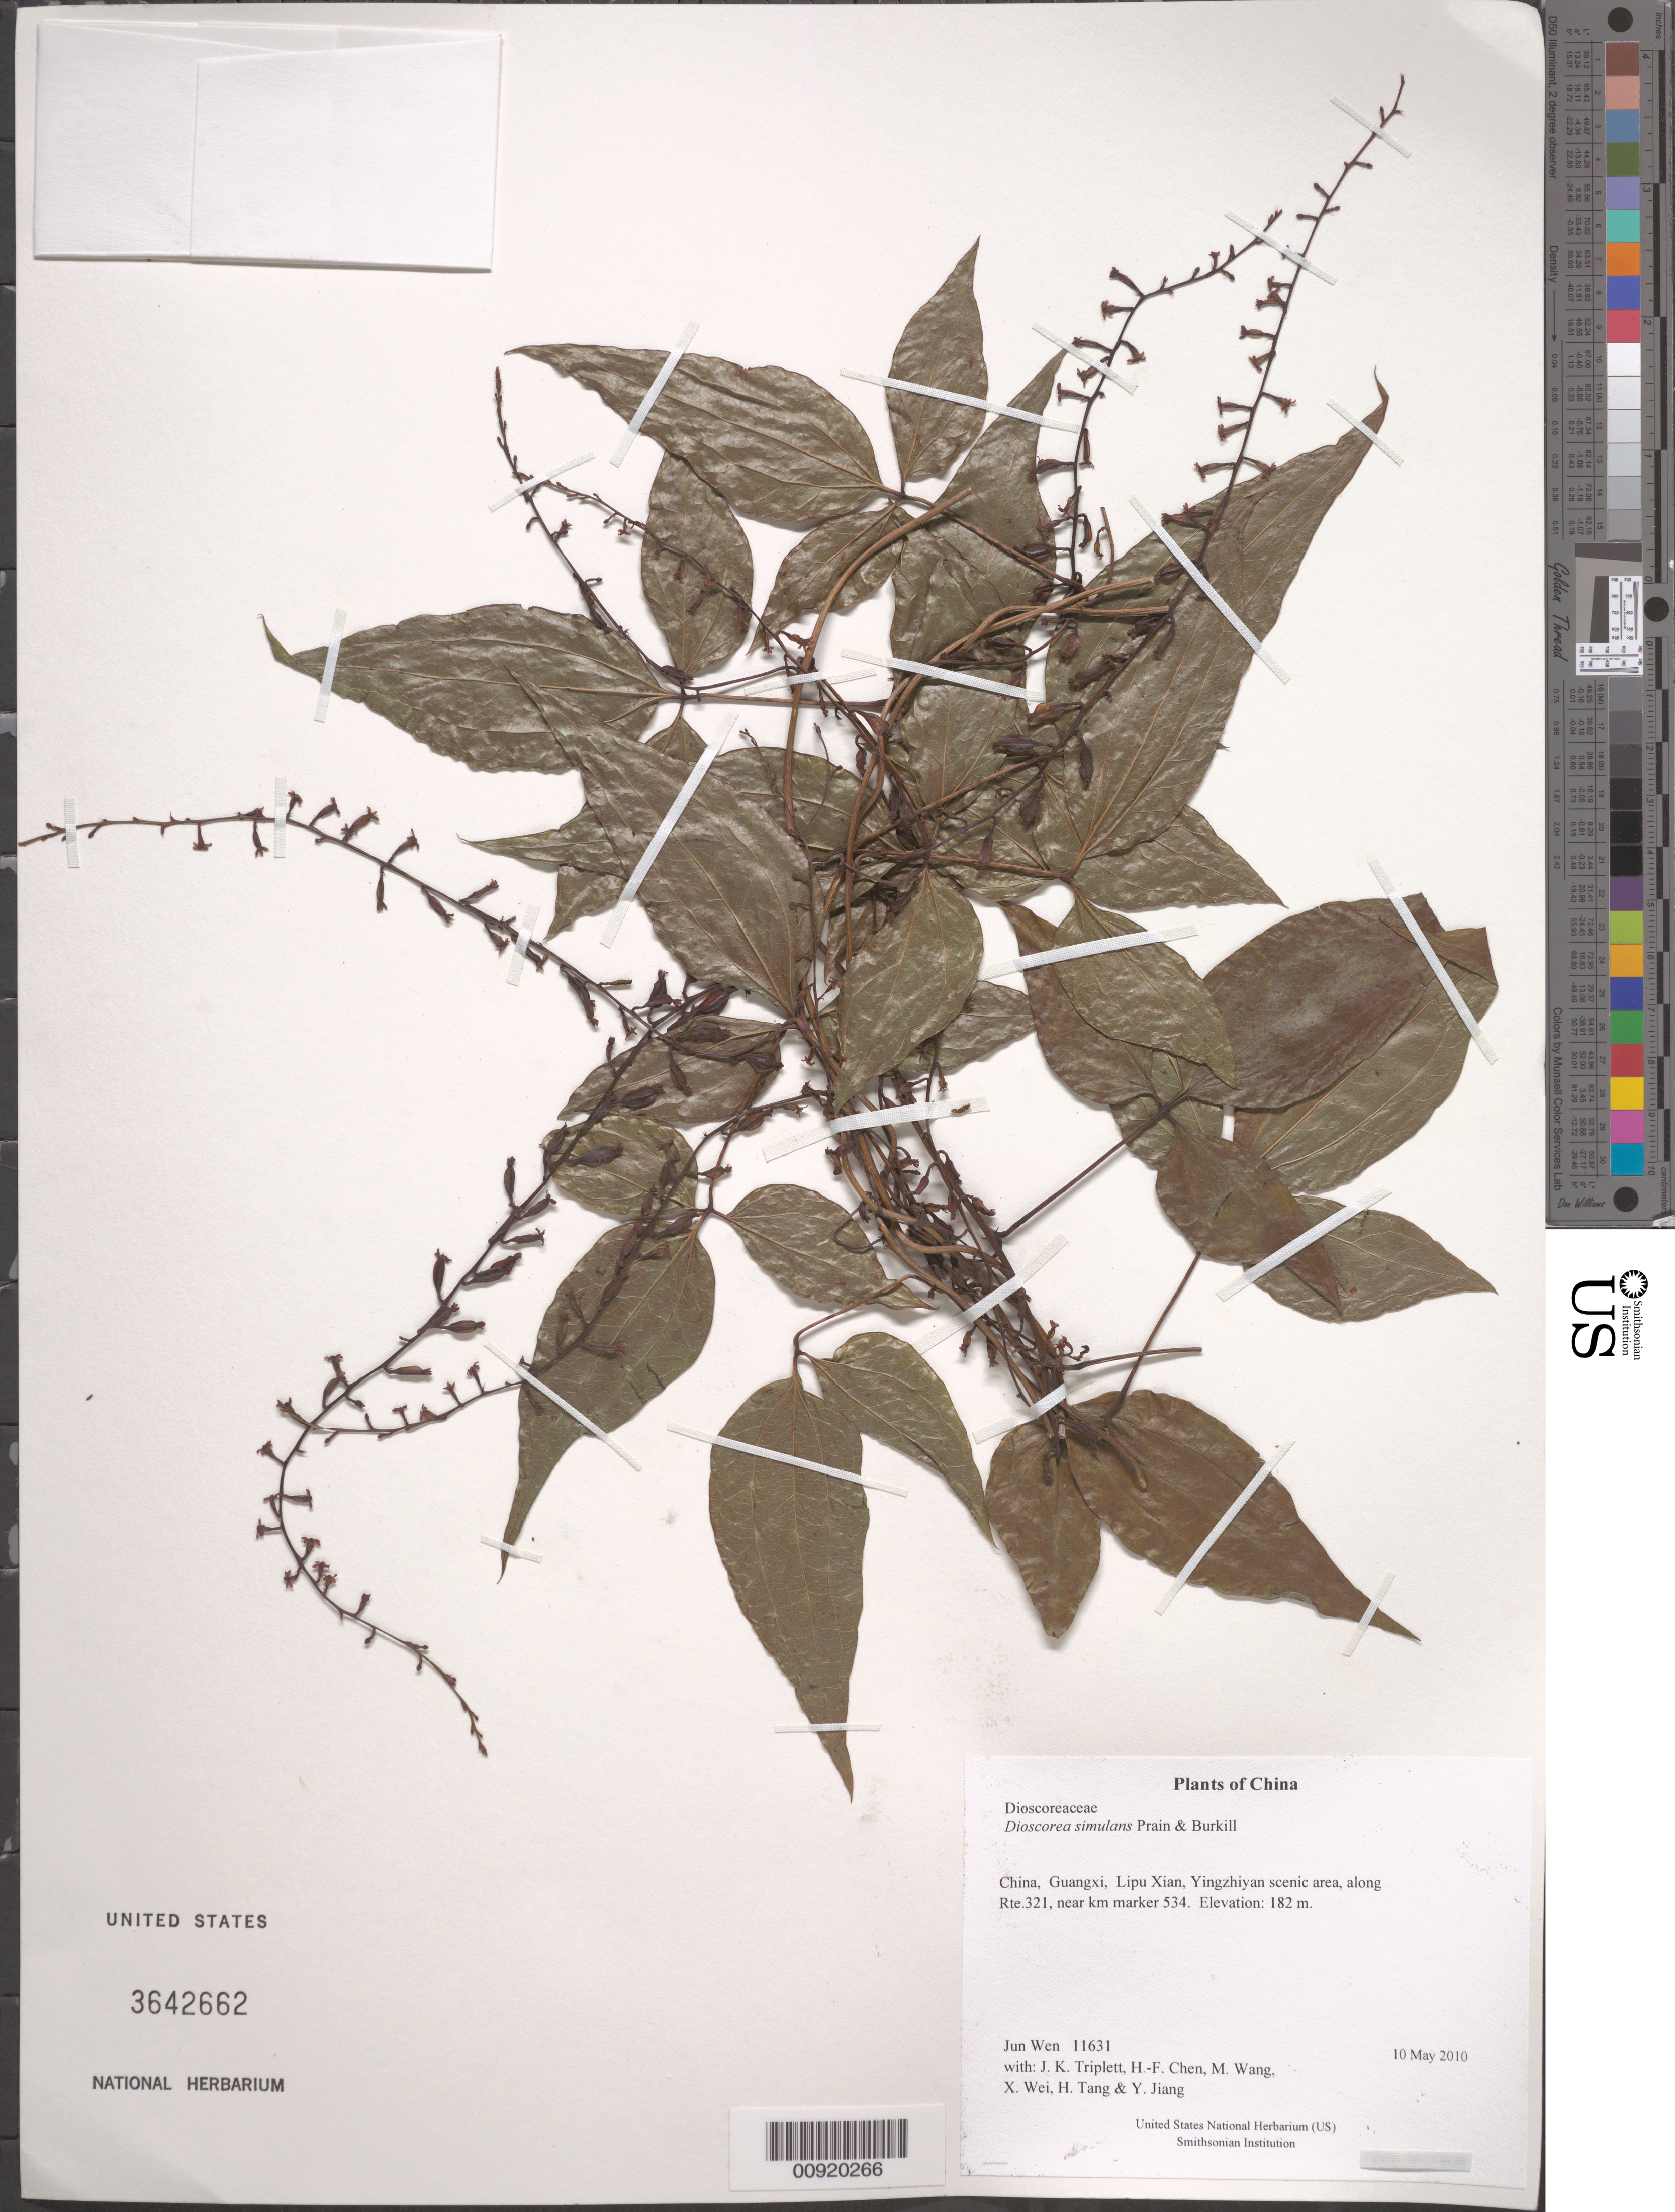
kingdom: Plantae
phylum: Tracheophyta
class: Liliopsida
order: Dioscoreales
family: Dioscoreaceae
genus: Dioscorea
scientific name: Dioscorea simulans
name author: Prain & Burkill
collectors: J. Wen, J. K. Triplett, H.-F. Chen, M. Wang, X. Wei, H. Tang & Y. Jiang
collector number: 11631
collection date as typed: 10 May 2010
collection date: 2010-05-10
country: China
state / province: Guangxi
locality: Lipu Xian, Yingzhiyan scenic area, along Rte.321, near km marker 534.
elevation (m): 182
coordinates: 24 38.666 N, 110 25.183 E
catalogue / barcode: US 3642662